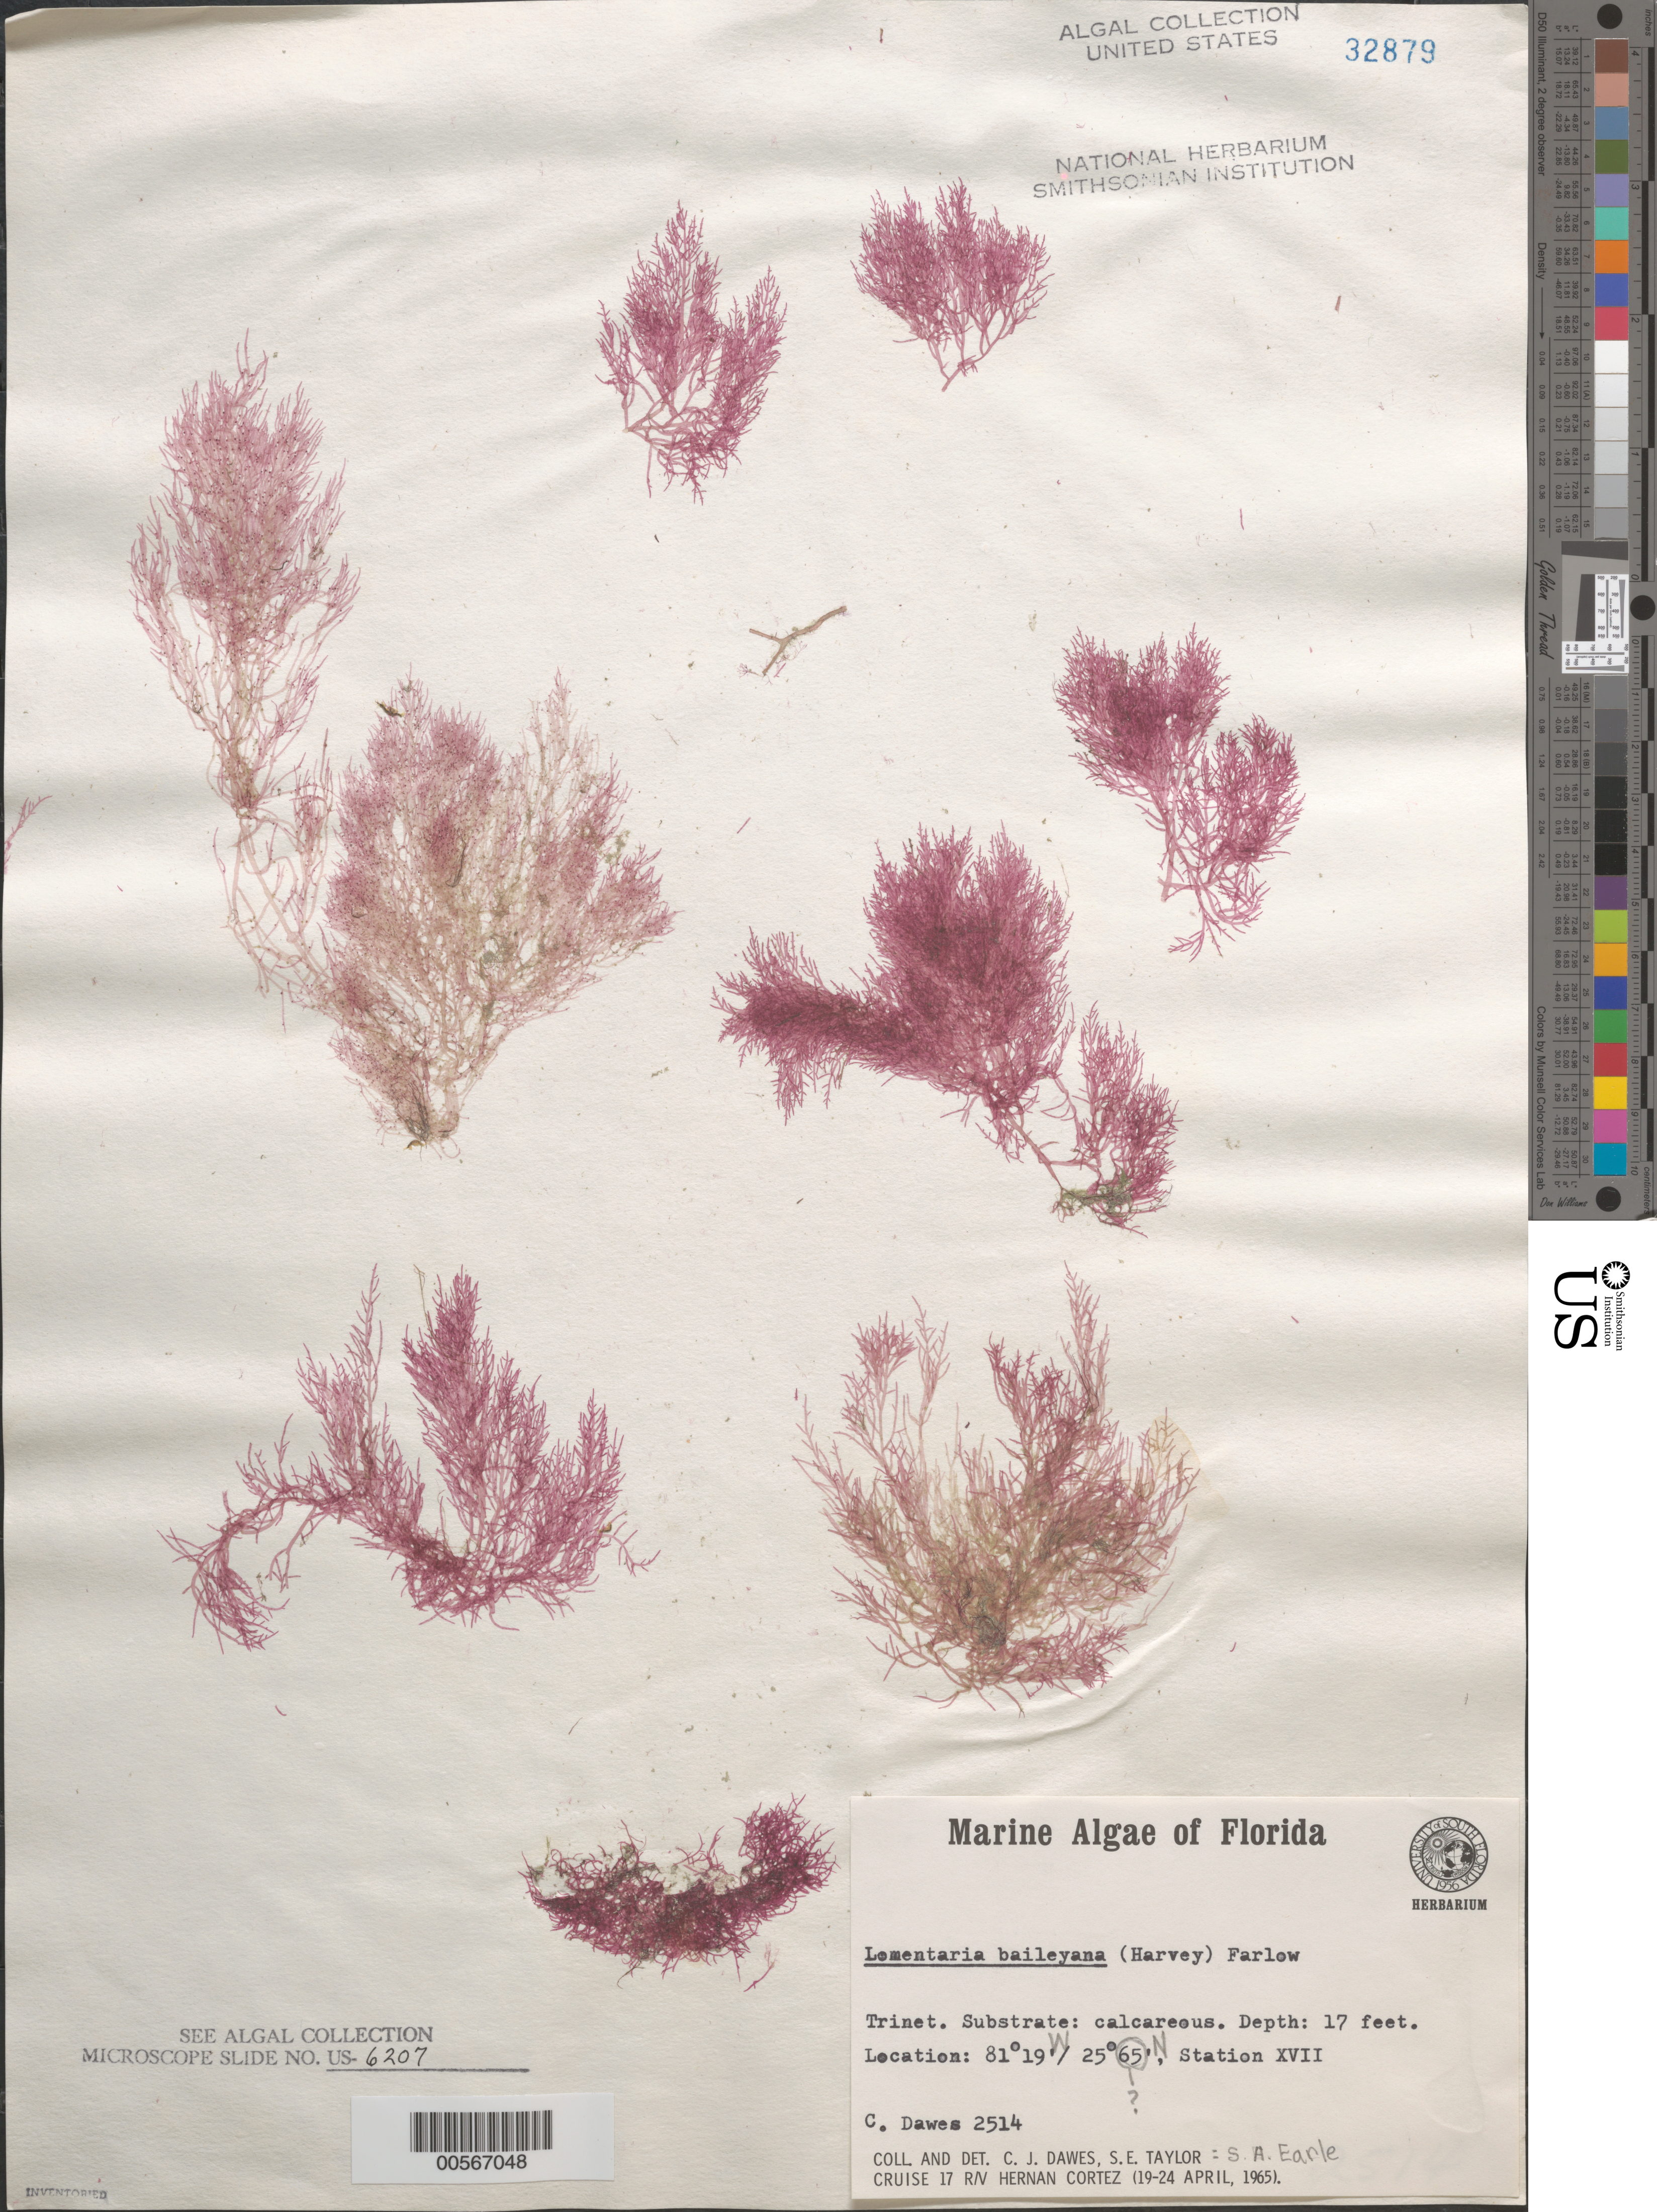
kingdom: Plantae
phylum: Rhodophyta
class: Florideophyceae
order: Rhodymeniales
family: Lomentariaceae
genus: Hooperia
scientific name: Hooperia divaricata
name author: (Durant) M.J. Wynne et al.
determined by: Algae name updating Project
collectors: C. Dawes & S. A. Earle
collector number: CJD 2514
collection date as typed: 19 Apr 1965 to 24 Apr 1965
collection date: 1965-04-19/1965-04-24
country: United States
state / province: Florida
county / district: Collier County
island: Ten Thousand Islands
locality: Gulf of Mexico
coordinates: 25 65' N, 81 19' W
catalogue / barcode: US 32879